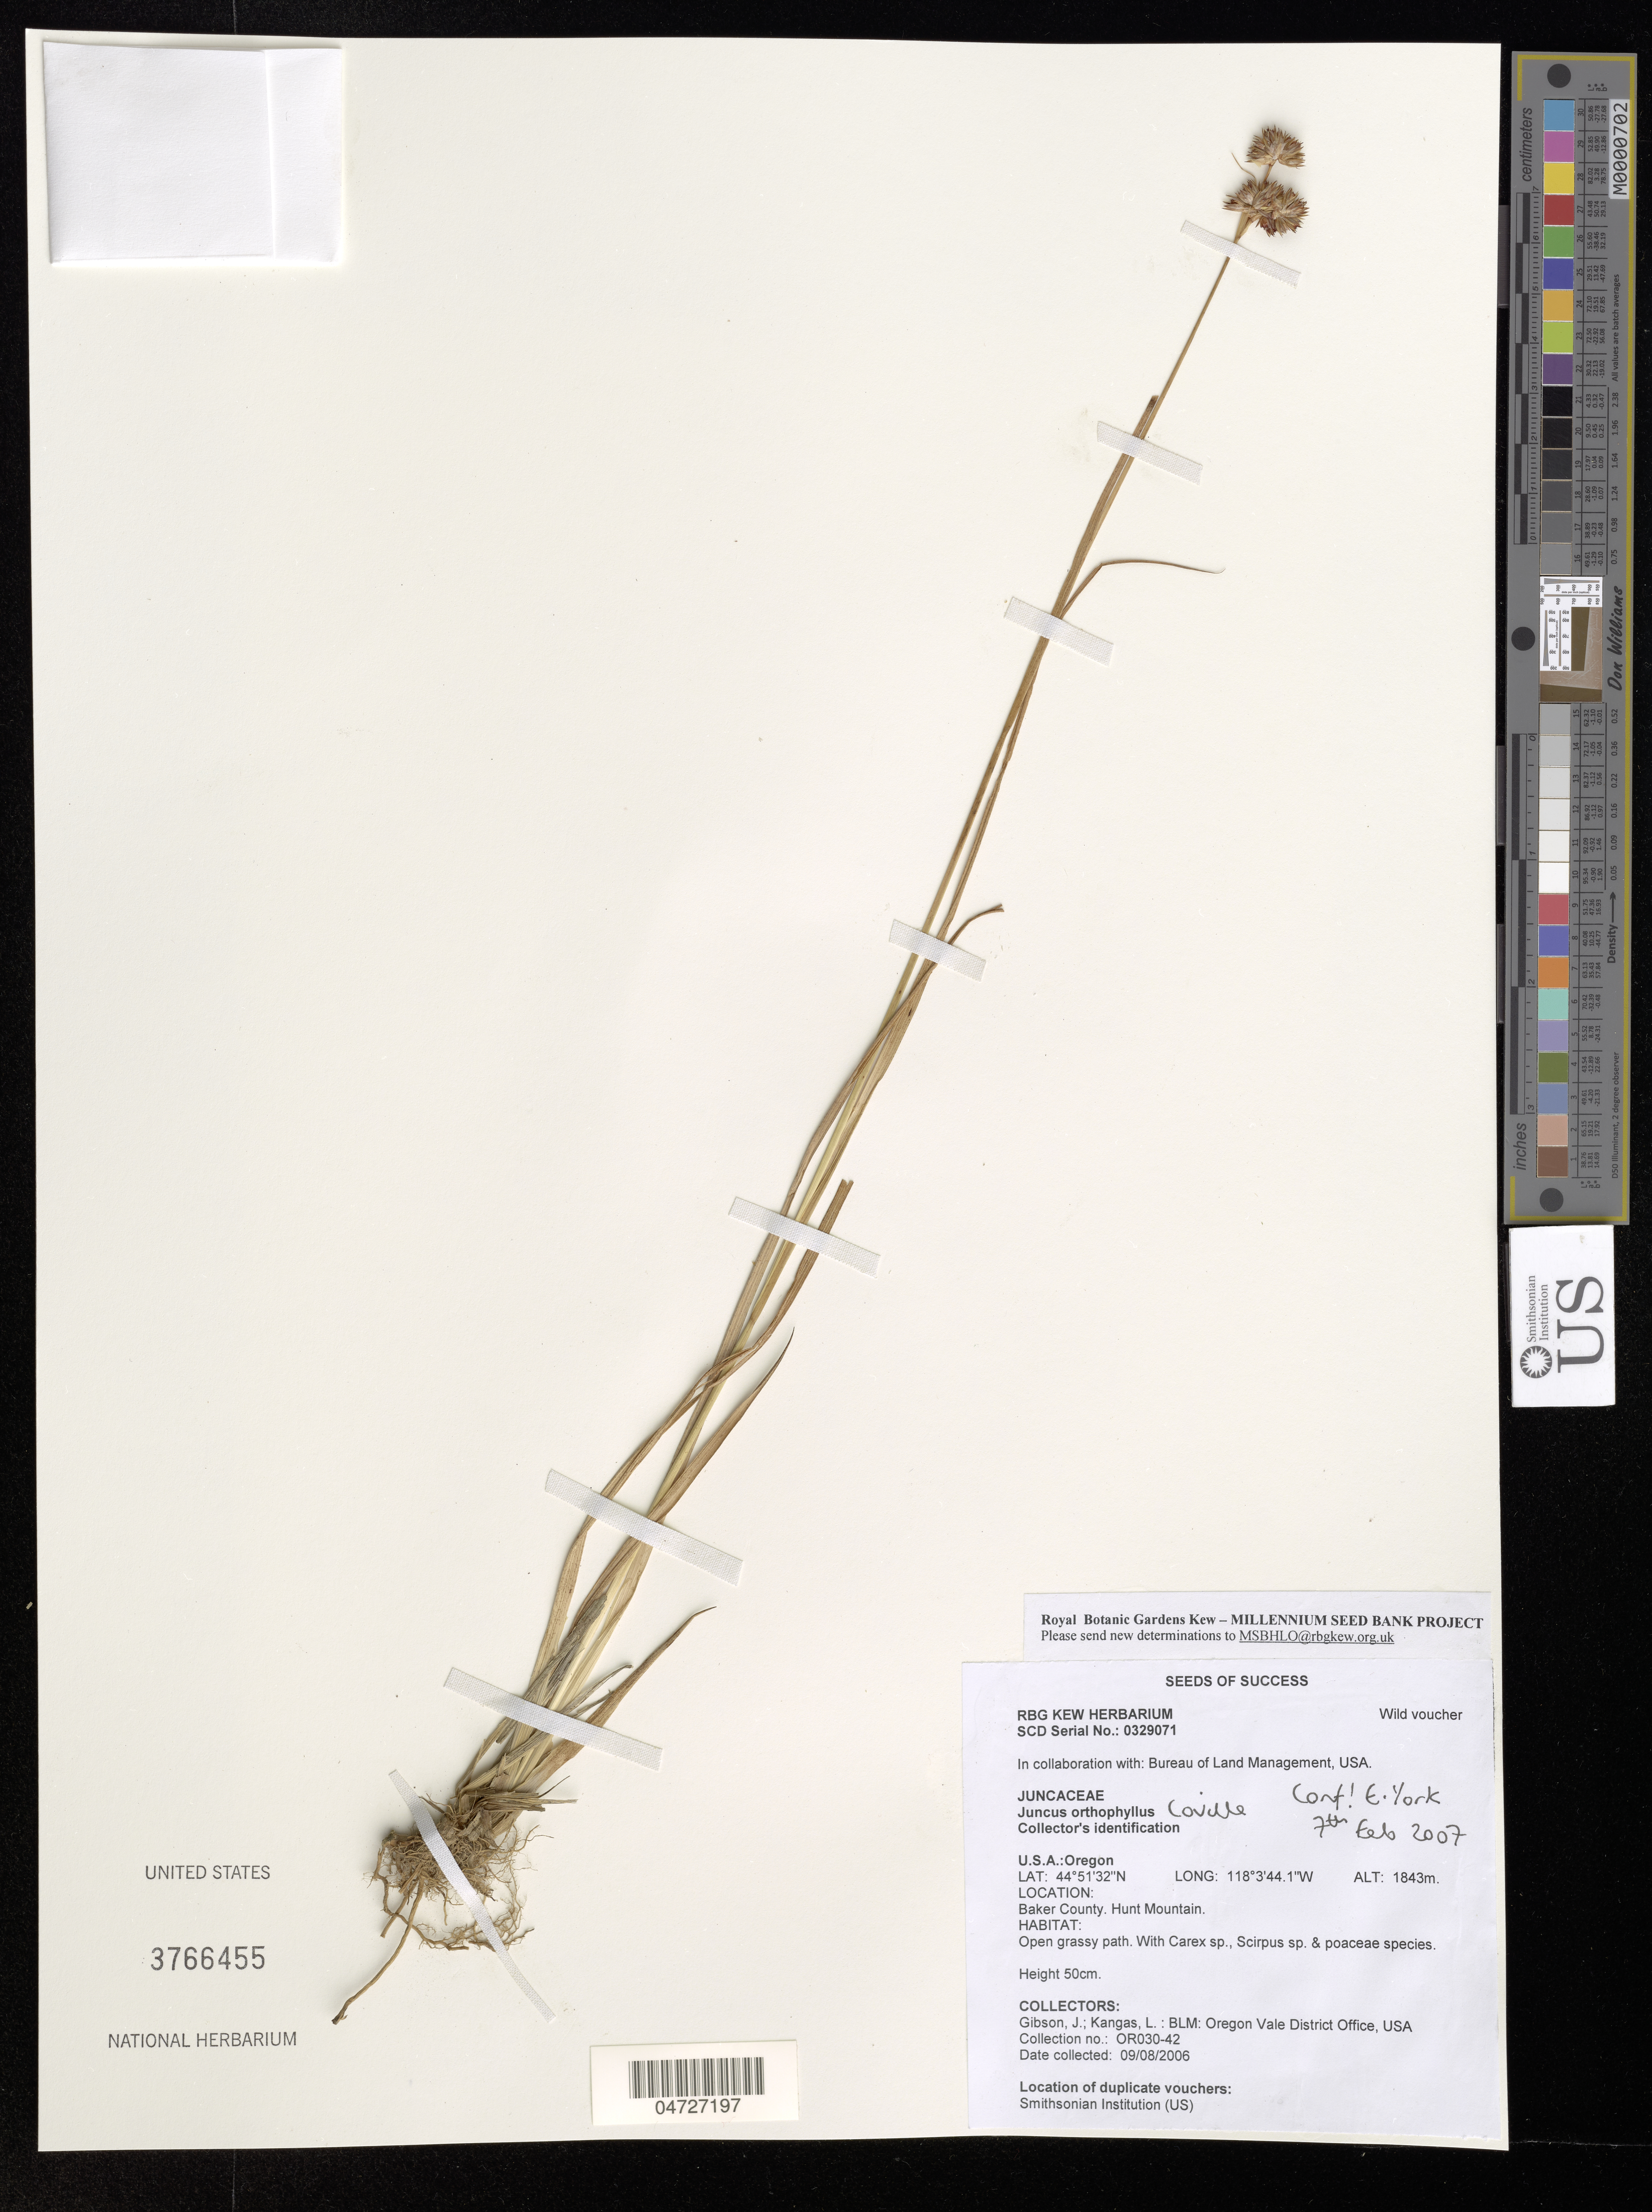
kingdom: Plantae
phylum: Tracheophyta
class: Liliopsida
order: Poales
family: Juncaceae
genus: Juncus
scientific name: Juncus orthophyllus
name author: Coville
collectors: J. Gibson & L. Kangas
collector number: OR030-42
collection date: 2006-08-09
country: United States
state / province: Oregon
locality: Baker County. Hunt Mountain.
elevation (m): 1843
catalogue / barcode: US 3766455